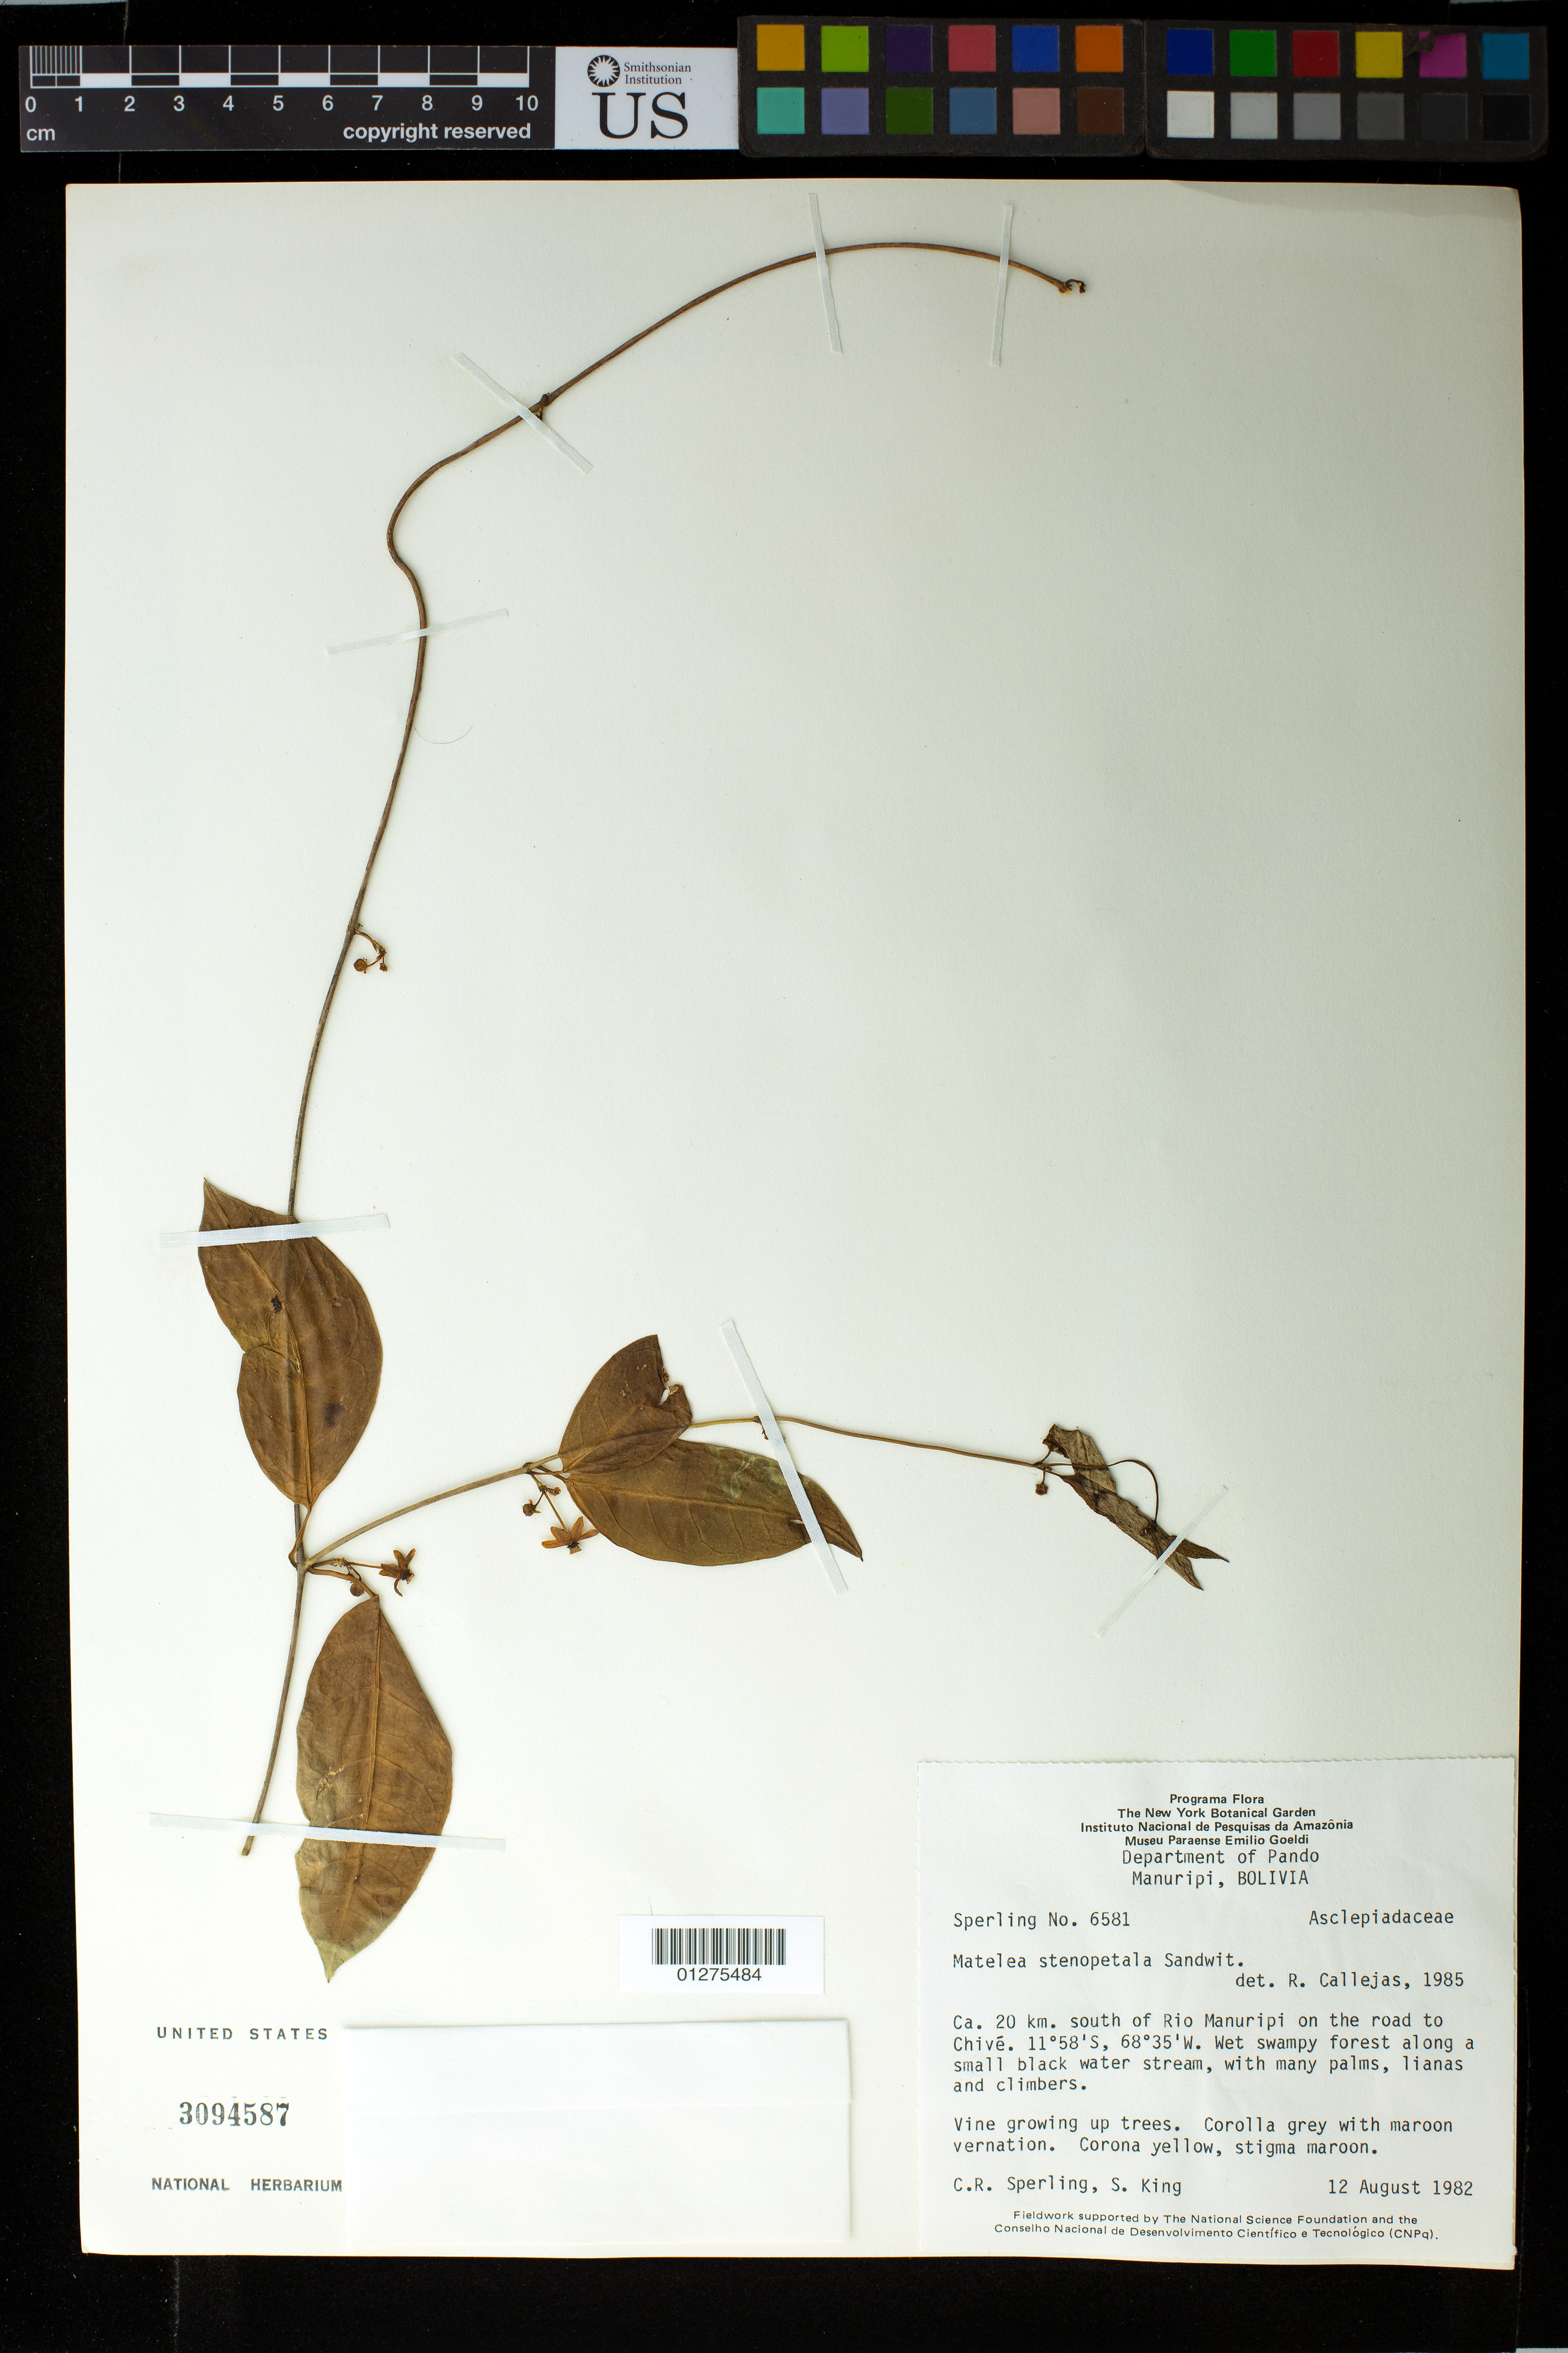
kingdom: Plantae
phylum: Tracheophyta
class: Magnoliopsida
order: Gentianales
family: Apocynaceae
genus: Matelea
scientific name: Matelea stenopetala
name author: Sandwith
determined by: Callejas, Ricardo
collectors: C. R. Sperling & S. King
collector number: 6581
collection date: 1982-08-12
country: Bolivia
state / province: Pando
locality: Manuripi, 20 km south of Rio Manuripi on the road to Chive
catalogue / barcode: US 3094587